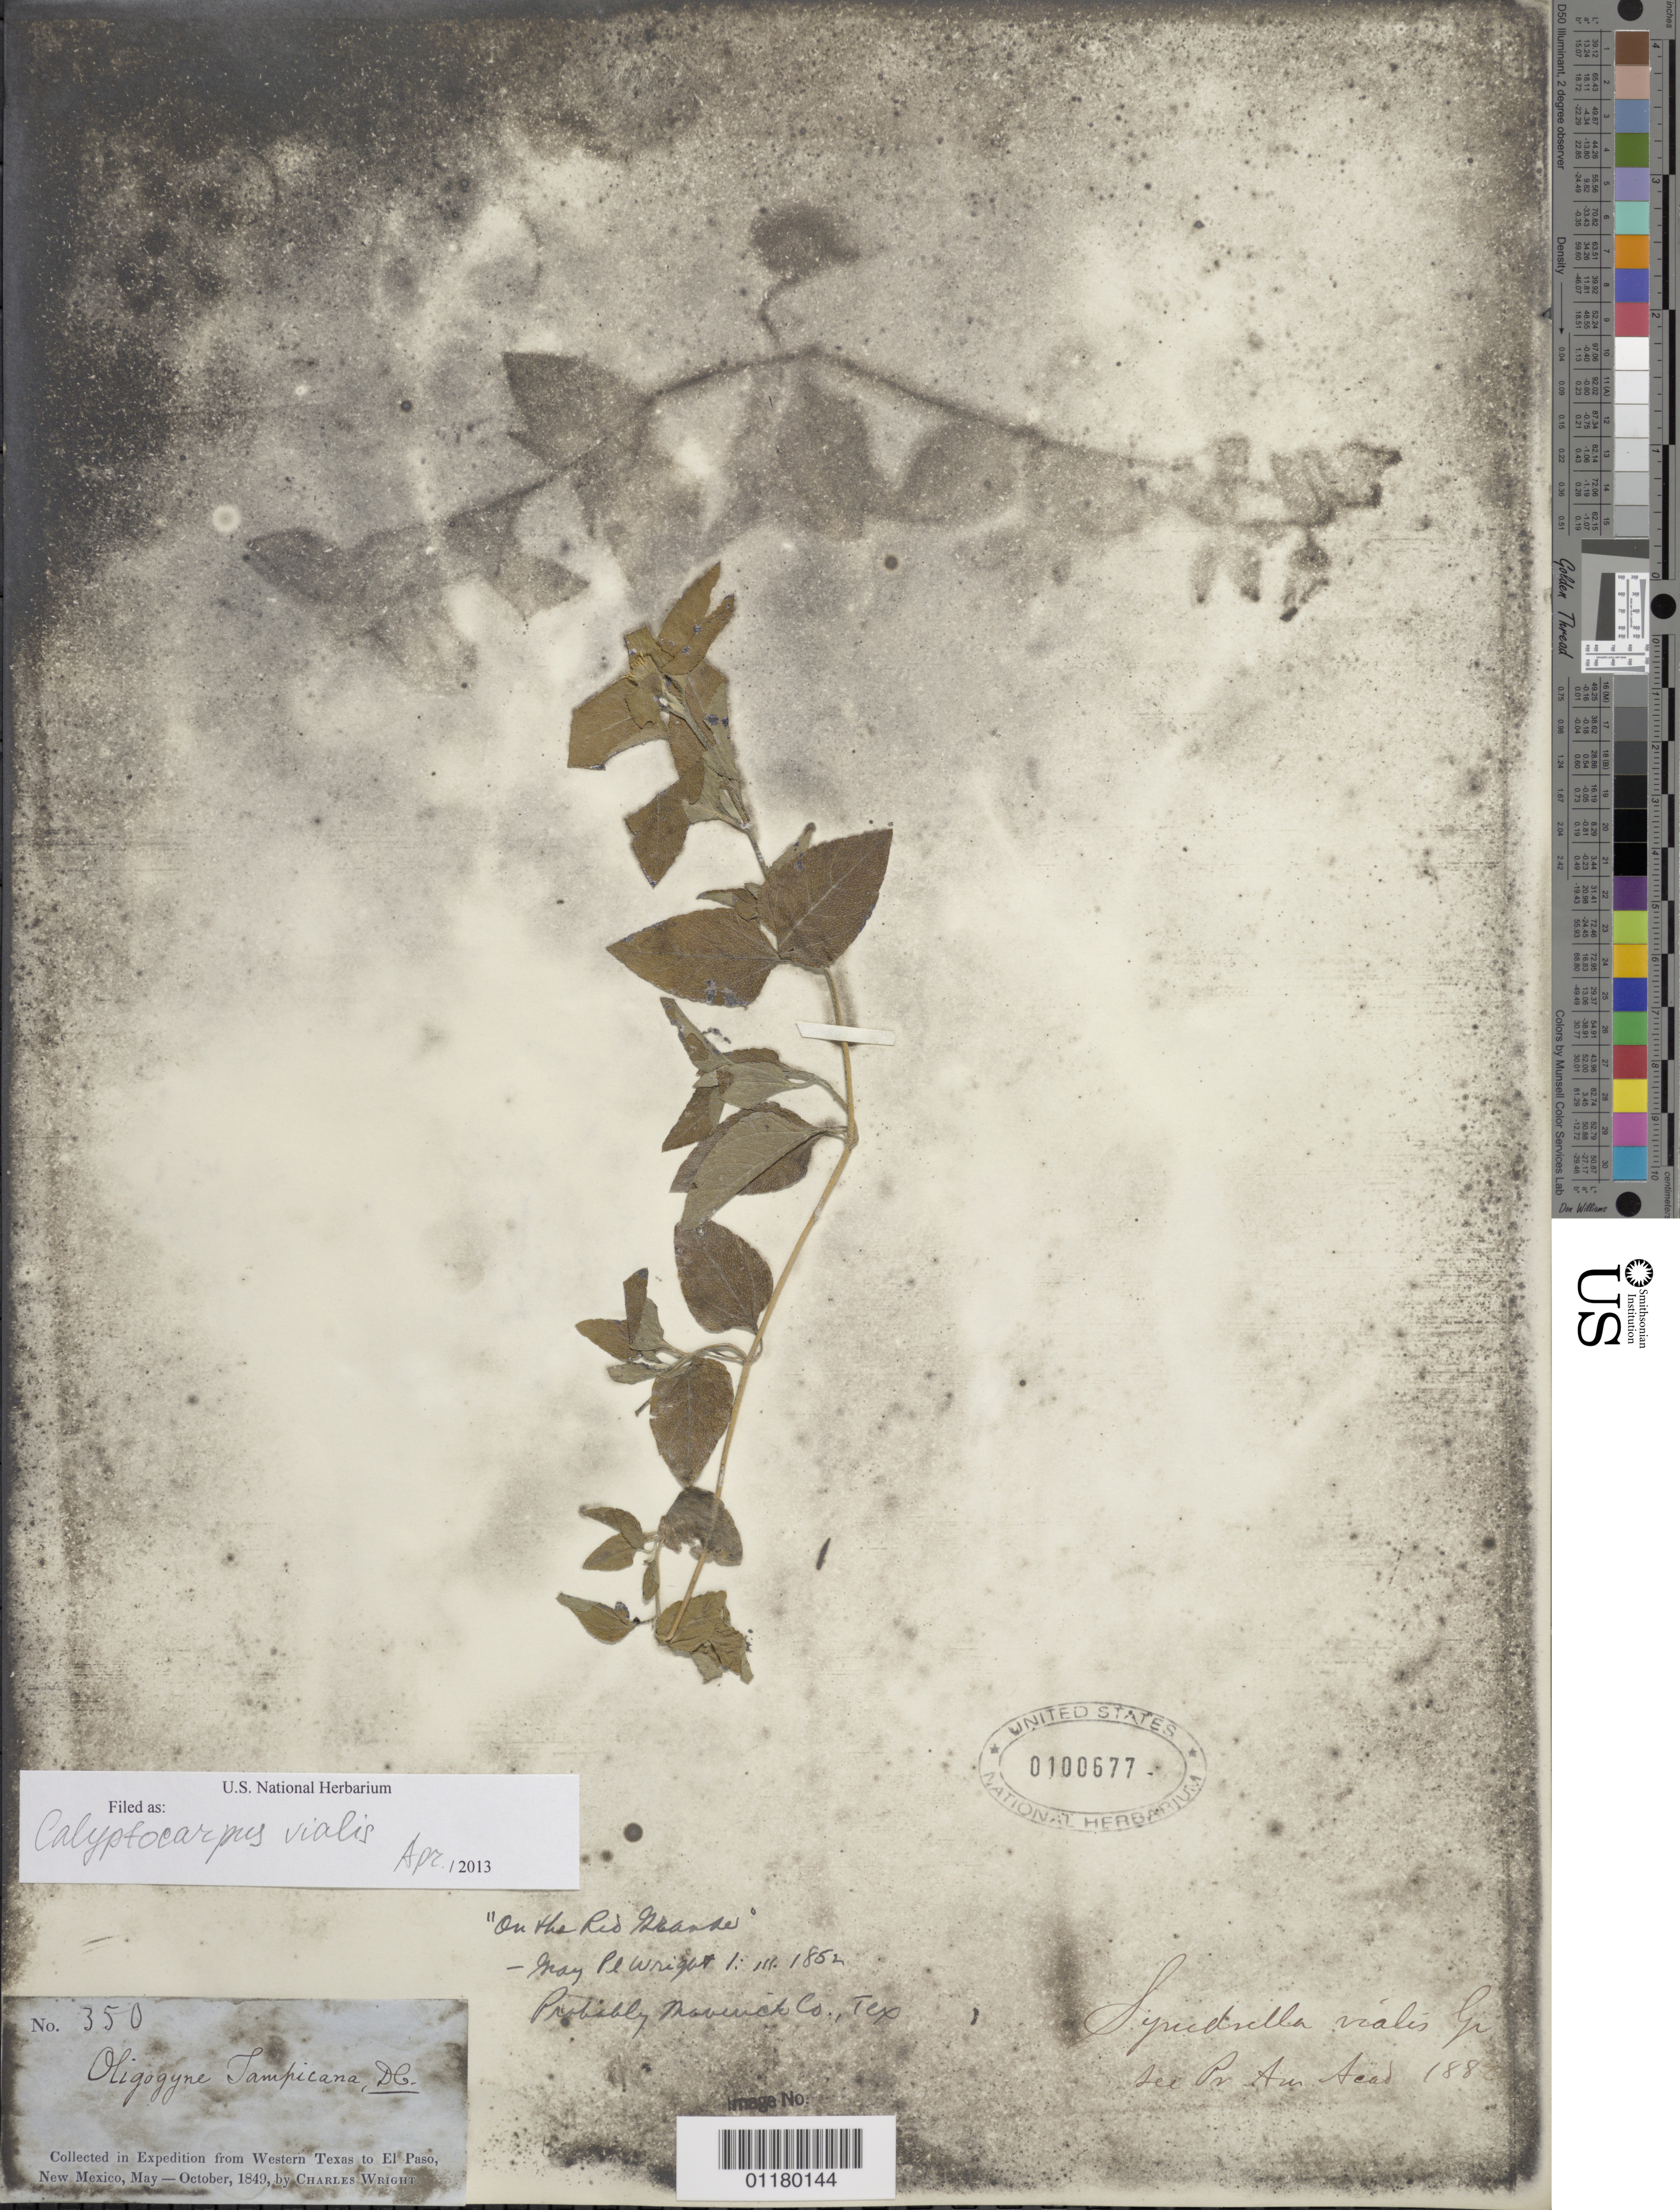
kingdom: Plantae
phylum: Tracheophyta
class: Magnoliopsida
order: Asterales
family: Asteraceae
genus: Calyptocarpus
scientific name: Calyptocarpus vialis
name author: Less.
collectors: C. Wright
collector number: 350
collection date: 1849-05/1849-10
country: United States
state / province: New Mexico / Texas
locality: from Western Texas to El Paso, New Mexico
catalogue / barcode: US 100677